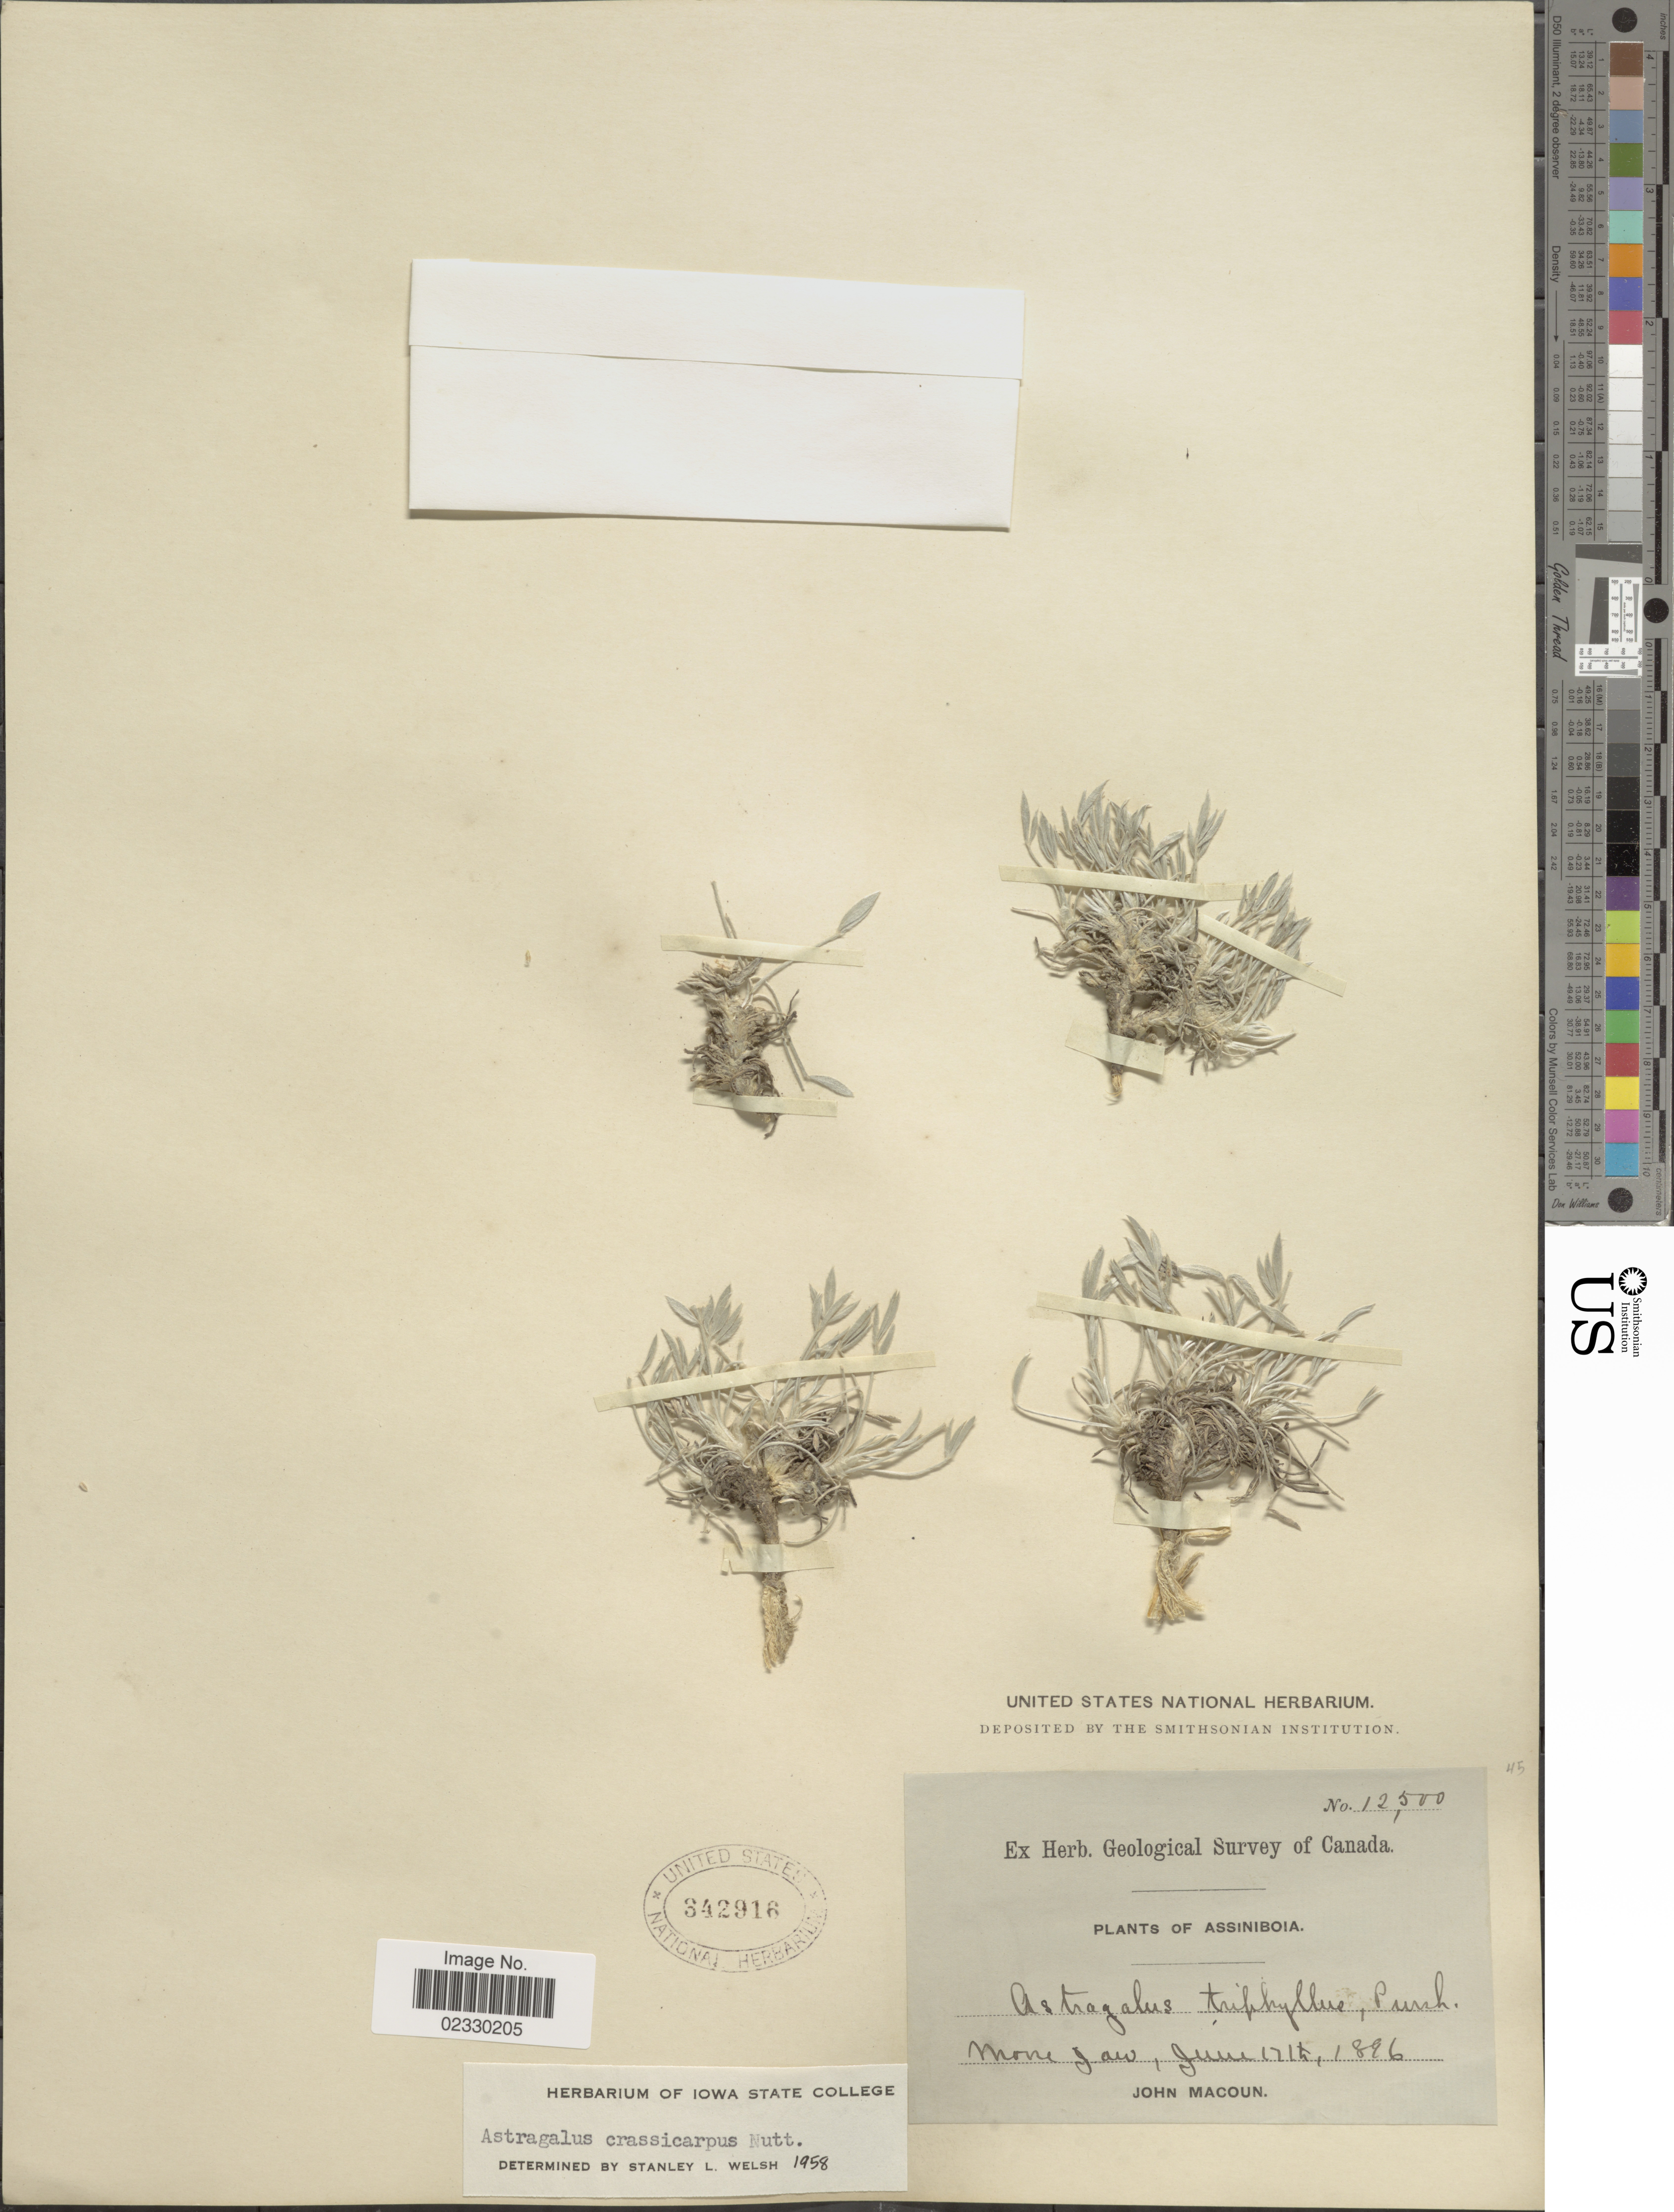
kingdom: Plantae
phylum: Tracheophyta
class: Magnoliopsida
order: Fabales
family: Fabaceae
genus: Astragalus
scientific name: Astragalus crassicarpus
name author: Nutt.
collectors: J. Macoun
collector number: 12500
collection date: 1896-06-17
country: Canada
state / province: Saskatchewan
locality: Assiniboia, Moose Jaw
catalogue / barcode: US 342916